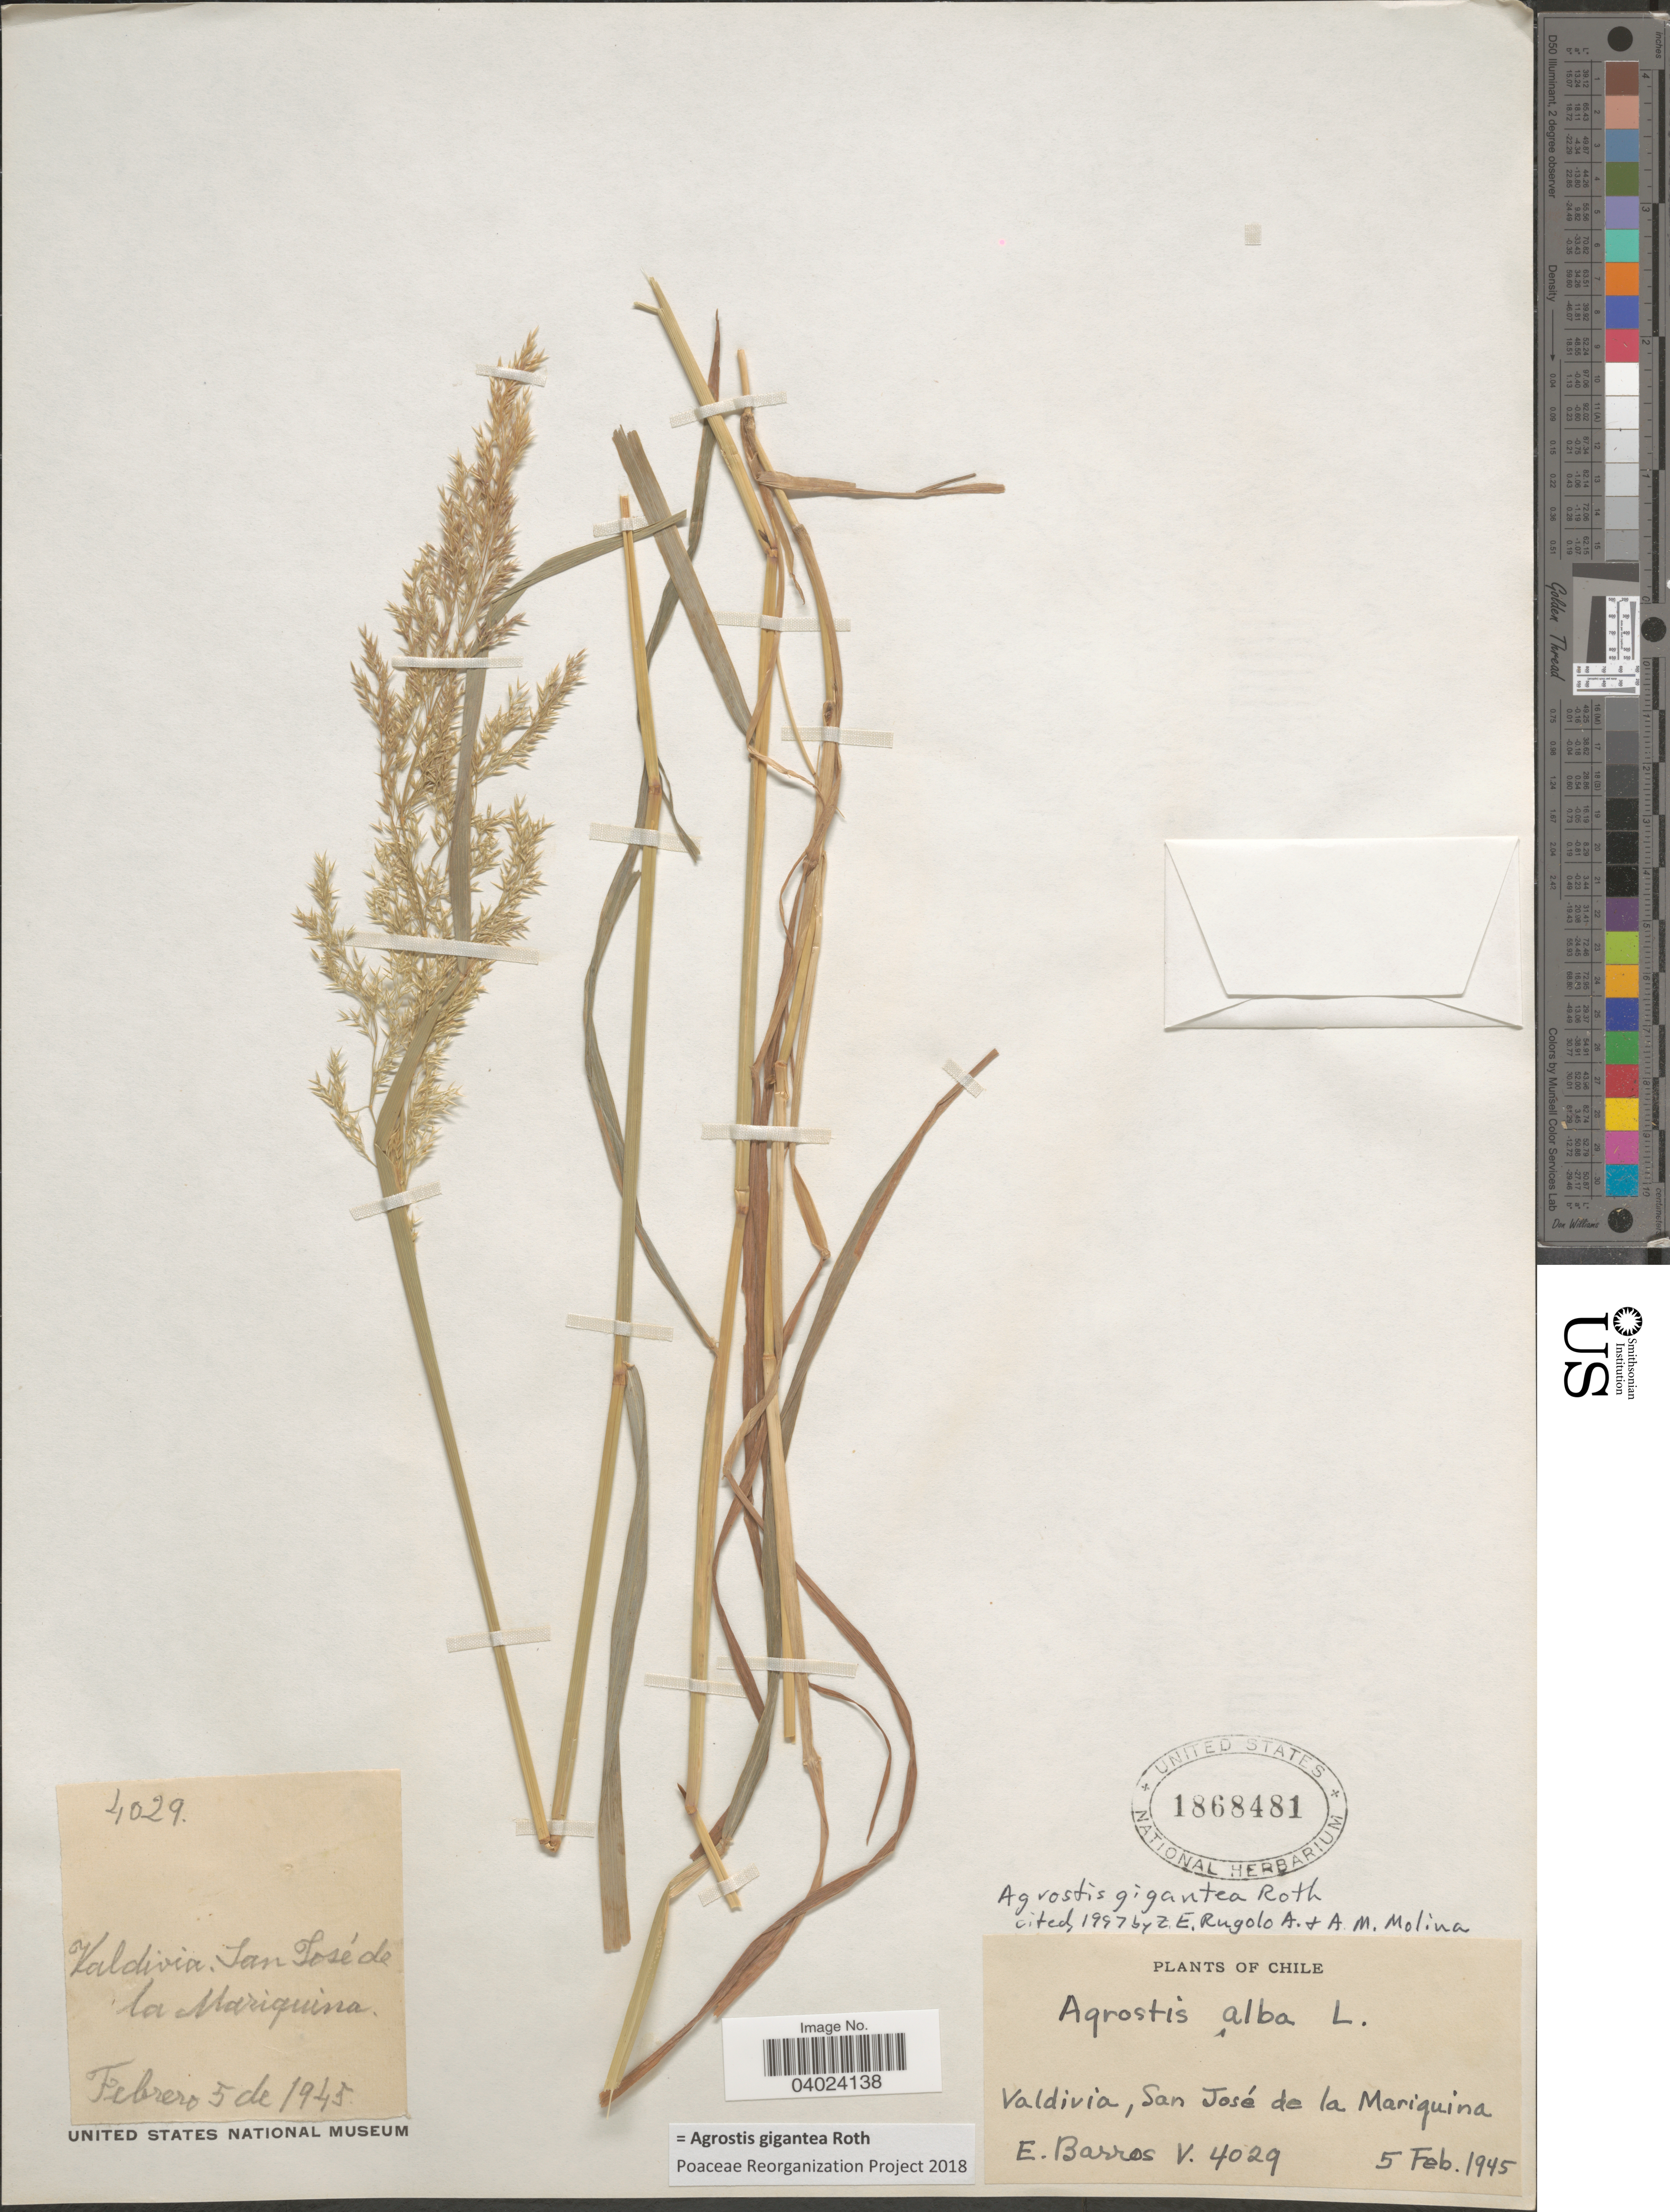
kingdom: Plantae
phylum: Tracheophyta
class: Liliopsida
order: Poales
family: Poaceae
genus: Agrostis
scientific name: Agrostis gigantea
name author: Roth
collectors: E. Barros V.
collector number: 4029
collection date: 1945-02-05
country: Chile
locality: Valdivia. San José de la Mariquina.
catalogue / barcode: US 1868481